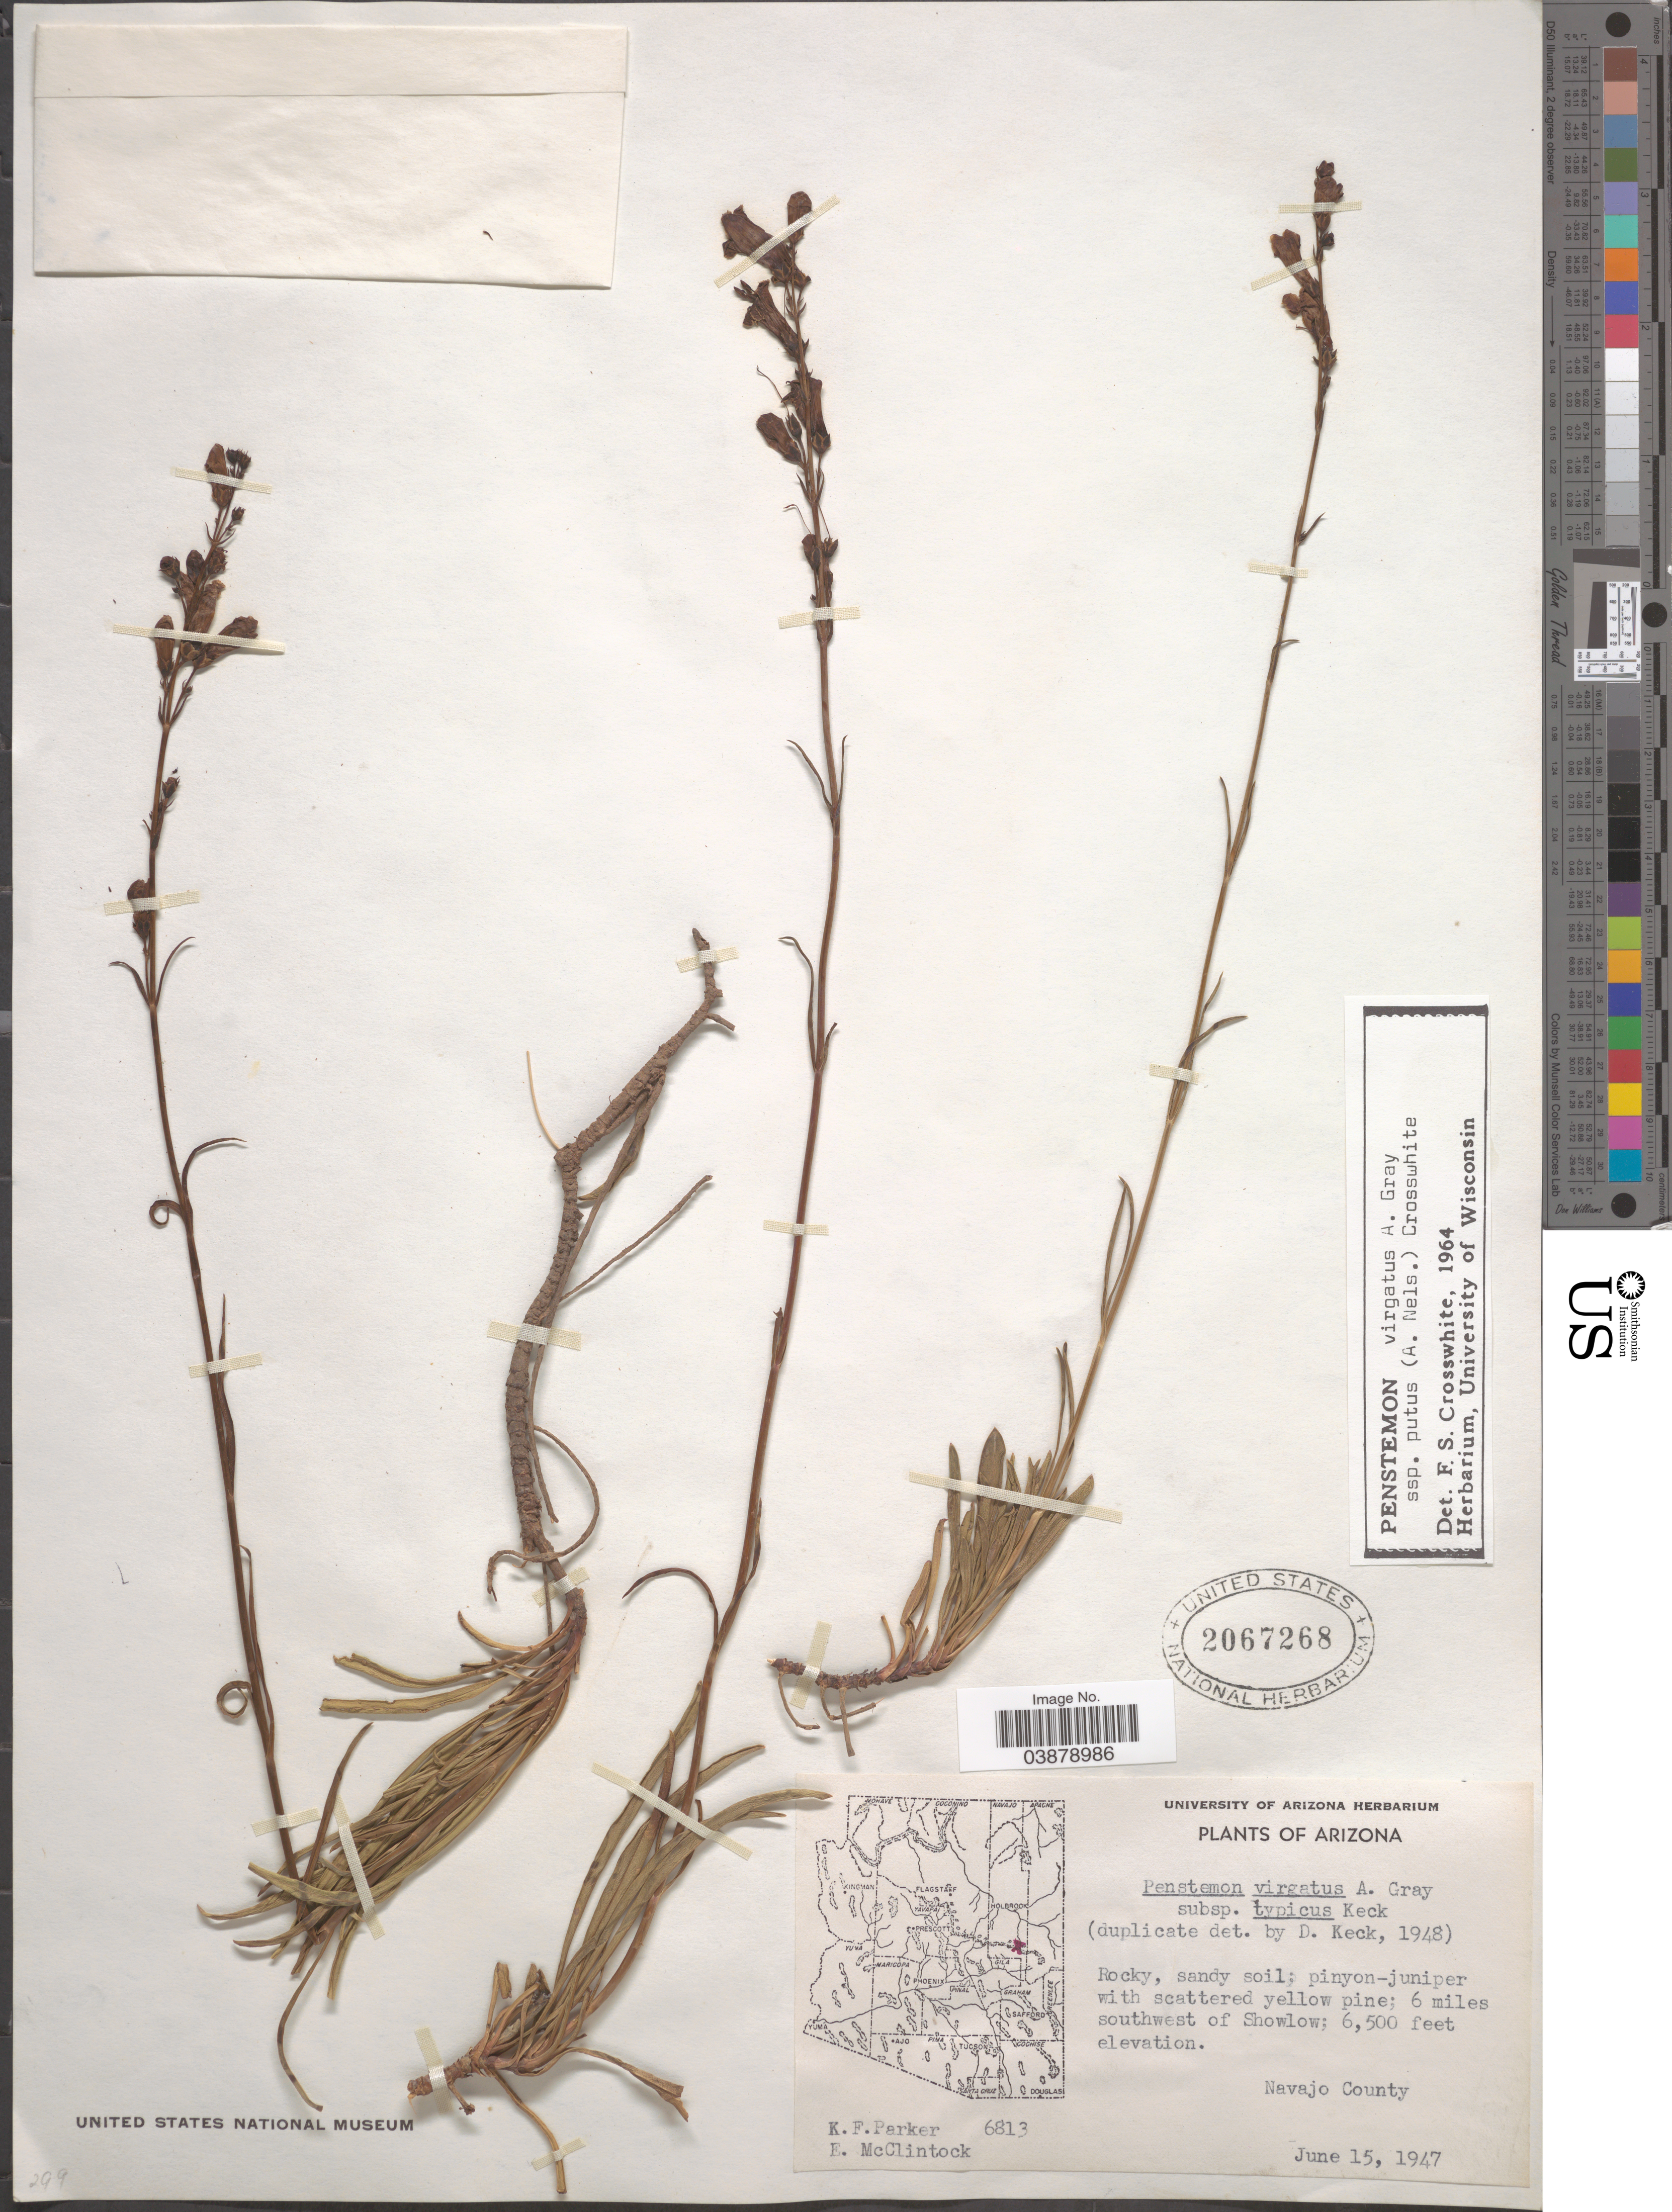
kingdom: Plantae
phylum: Tracheophyta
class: Magnoliopsida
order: Lamiales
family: Plantaginaceae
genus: Penstemon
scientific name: Penstemon virgatus subsp. putus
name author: (A. Nelson) Crosswh.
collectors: K. F. Parker & E. McClintock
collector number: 6813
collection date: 1947-06-15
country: United States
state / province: Arizona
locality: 6 miles southwest of Showlow; Navajo County.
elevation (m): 1981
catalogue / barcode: US 2067268